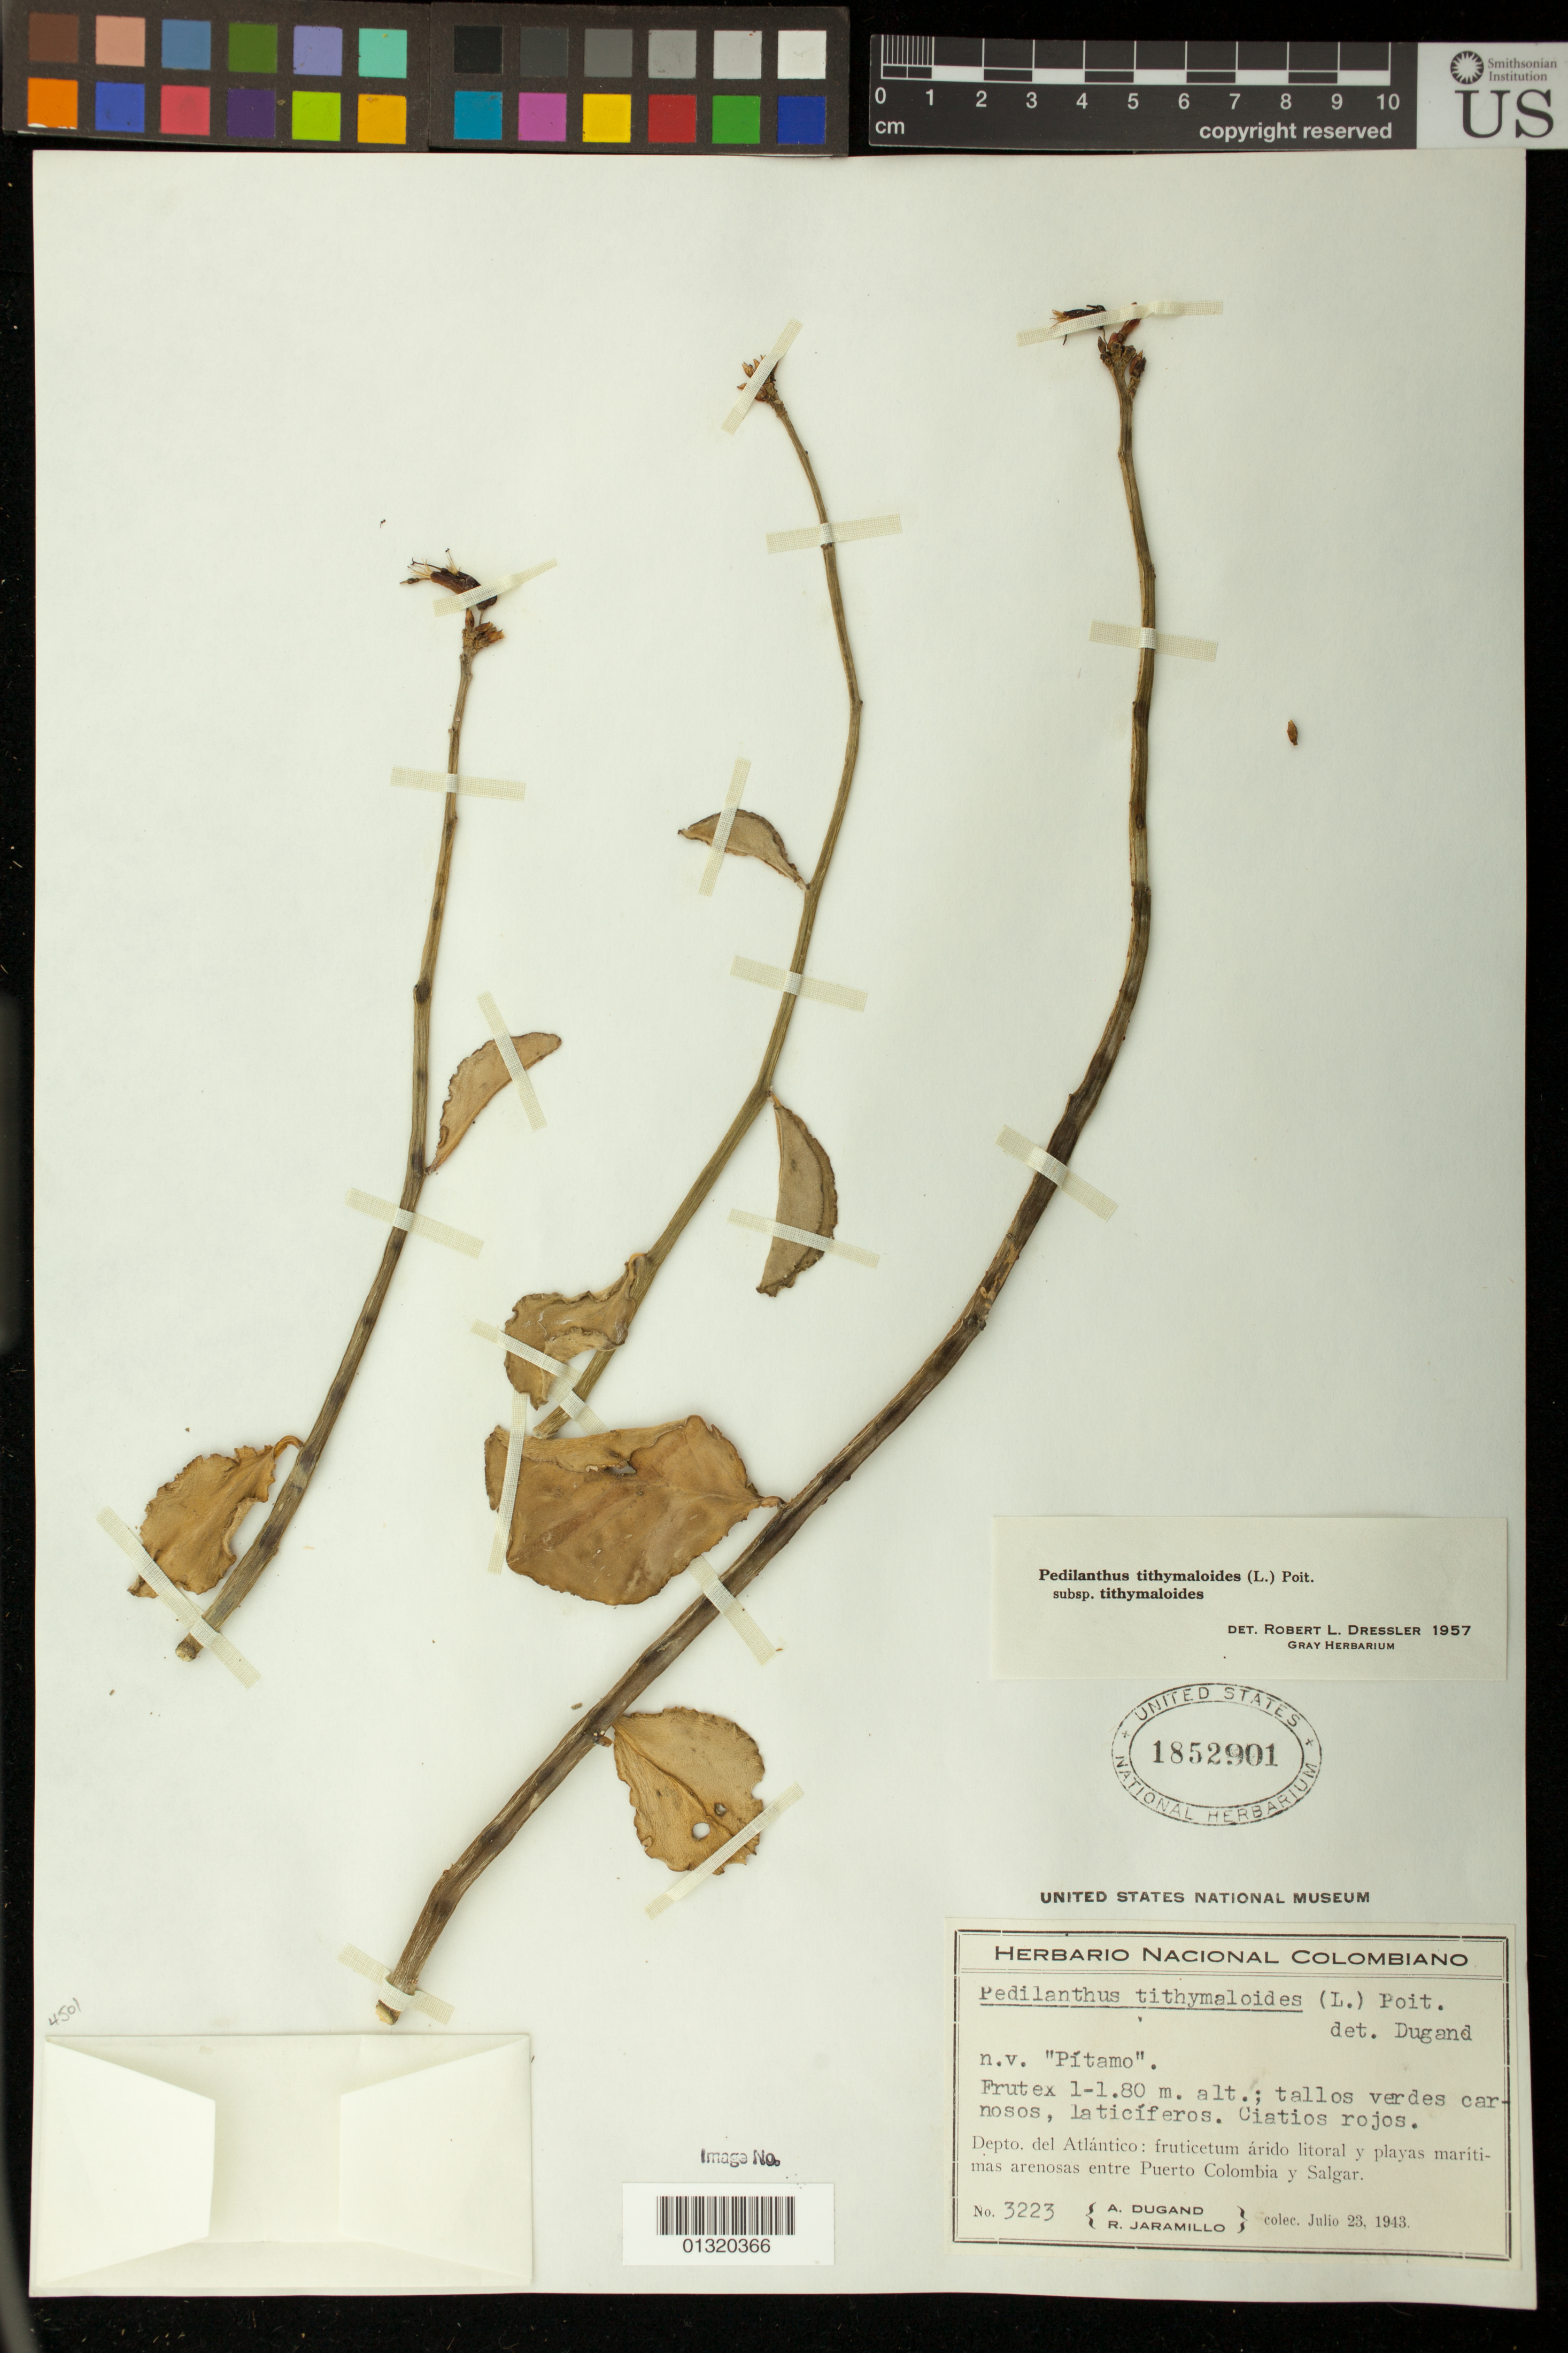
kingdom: Plantae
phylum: Tracheophyta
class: Magnoliopsida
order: Malpighiales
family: Euphorbiaceae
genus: Pedilanthus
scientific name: Pedilanthus tithymaloides subsp. tithymaloides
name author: (L.) Poit.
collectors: A. Dugand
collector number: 3223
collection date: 1943-07-23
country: Colombia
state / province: Atlántico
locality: entre Puerto Colombia y Salgar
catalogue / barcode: US 1852901